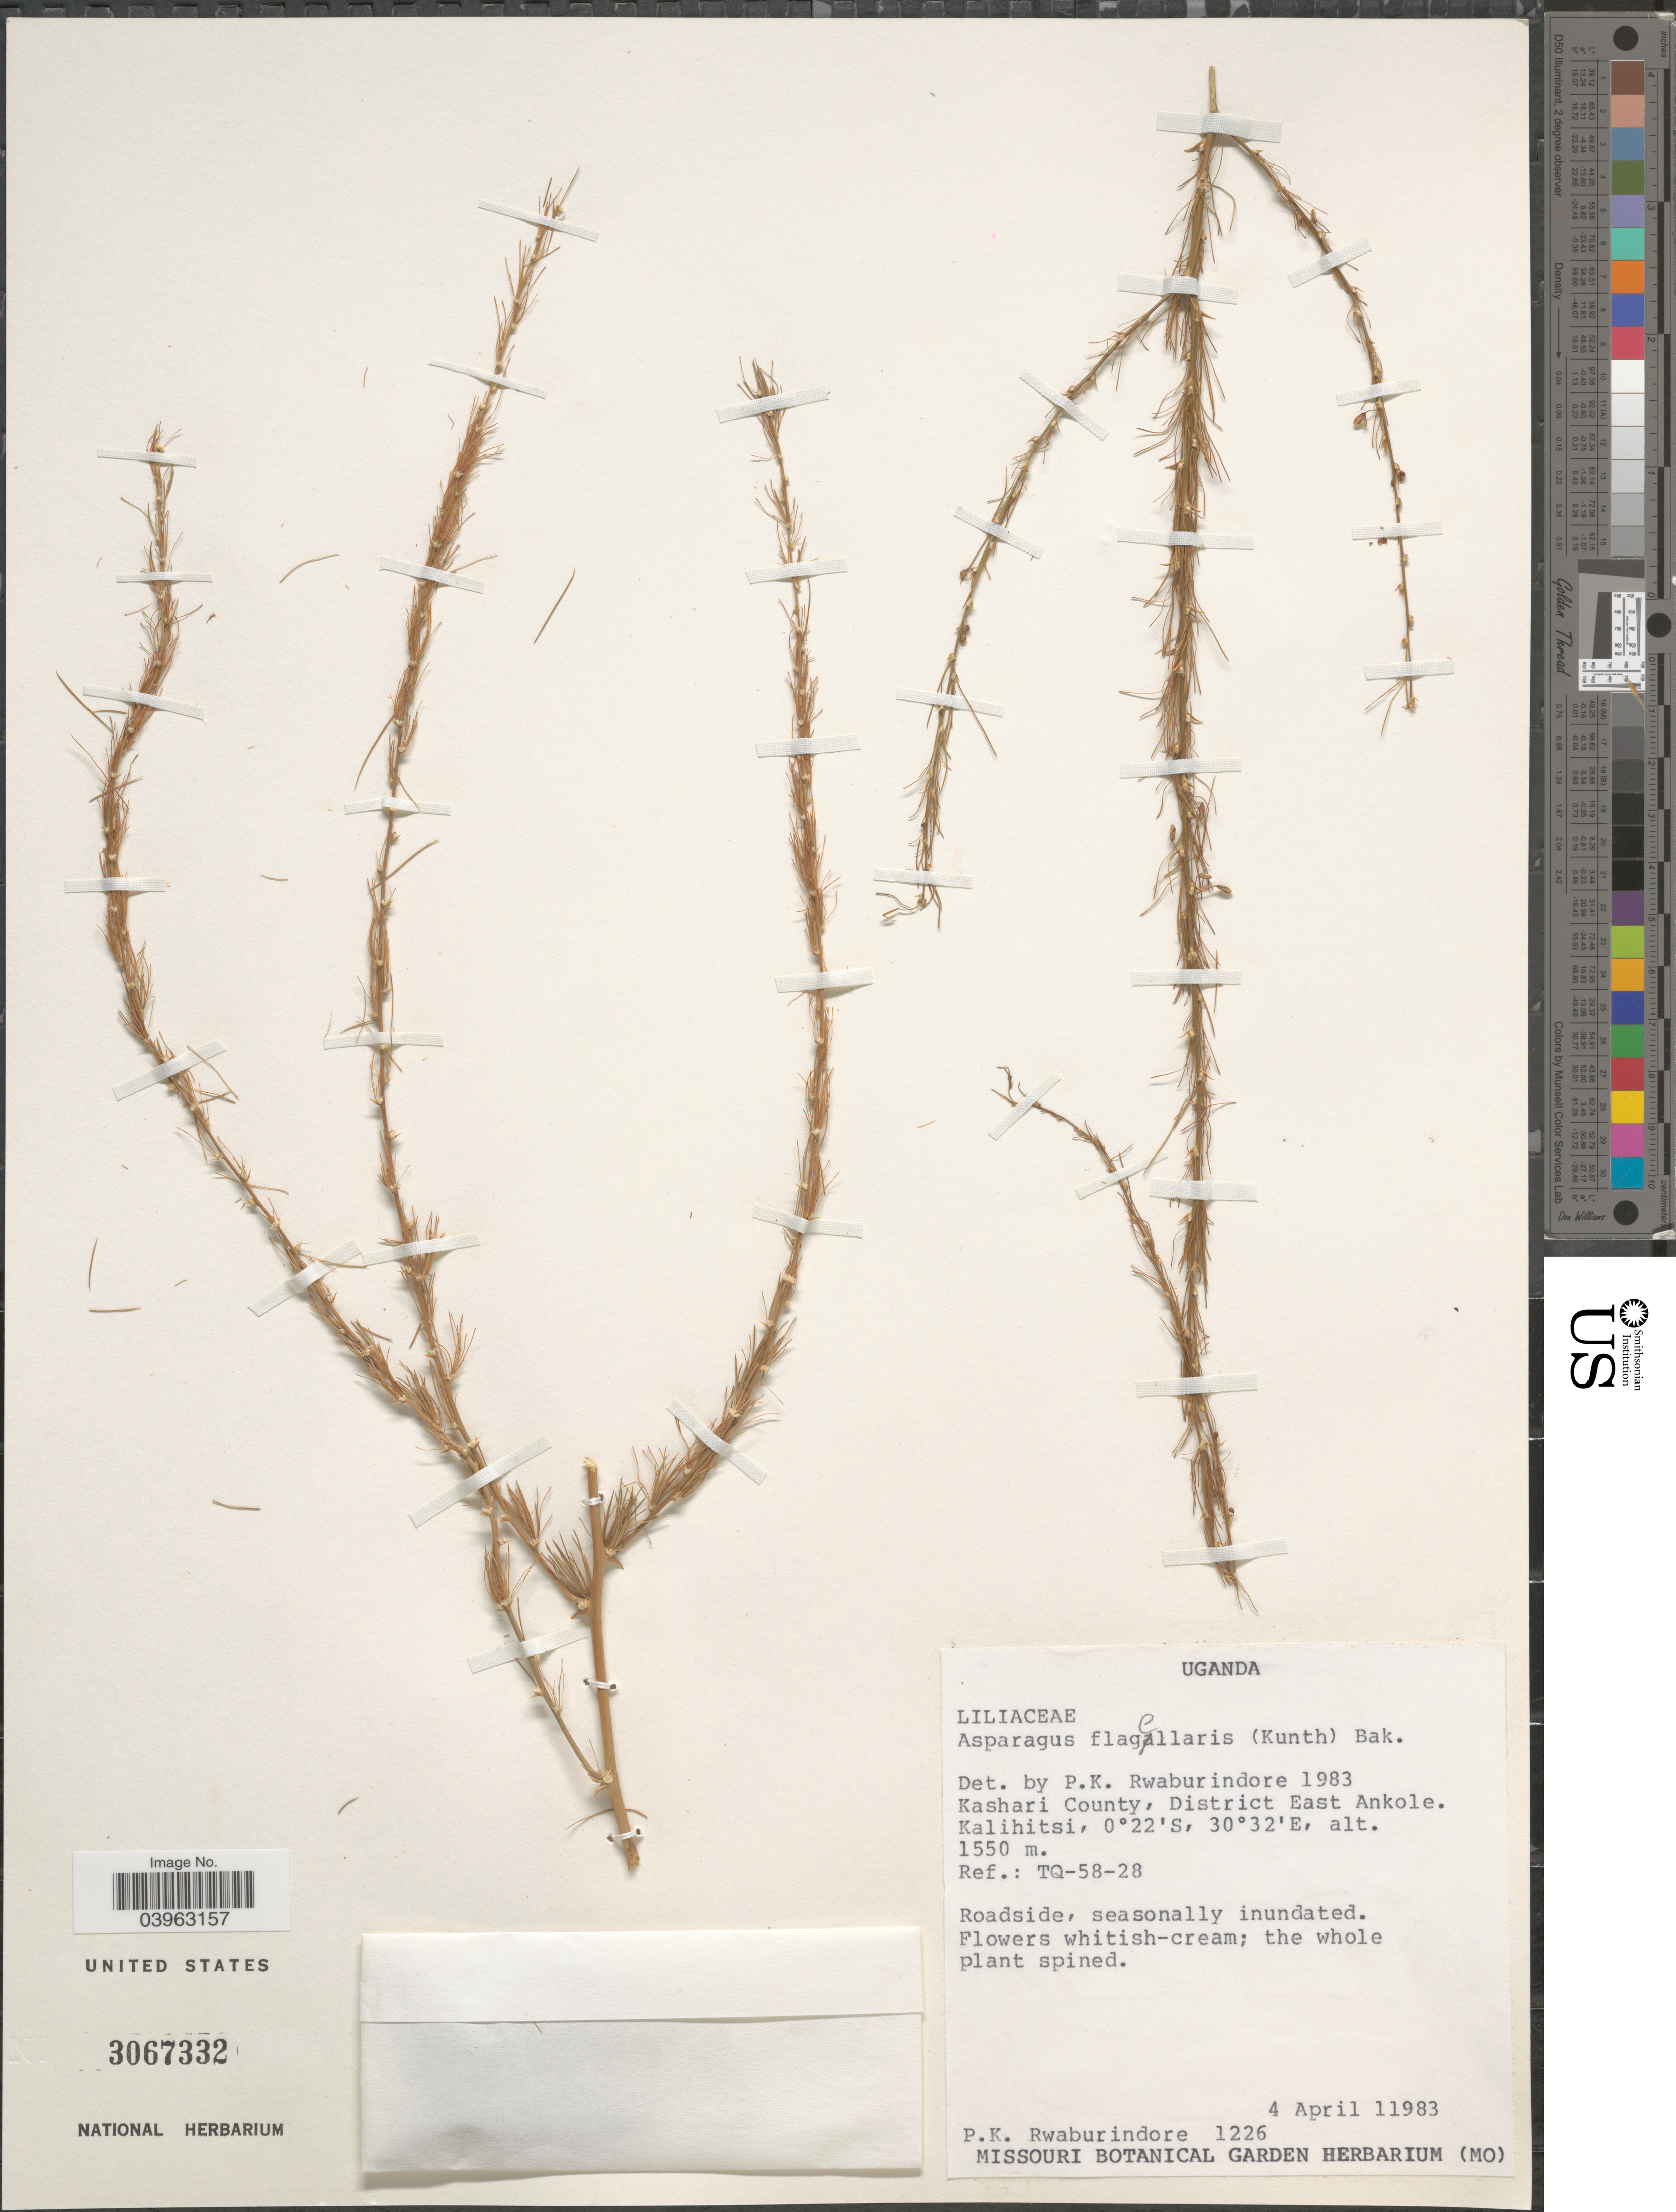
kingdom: Plantae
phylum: Tracheophyta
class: Liliopsida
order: Asparagales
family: Asparagaceae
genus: Asparagus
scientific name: Asparagus flagellaris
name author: (Thunb.) Baker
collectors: P. Rwaburindore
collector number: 1226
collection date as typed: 4 April 11983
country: Uganda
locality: Kashari County, District East Ankole. Kalihitsi. Ref.: TQ-58-28.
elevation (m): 1550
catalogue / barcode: US 3067332